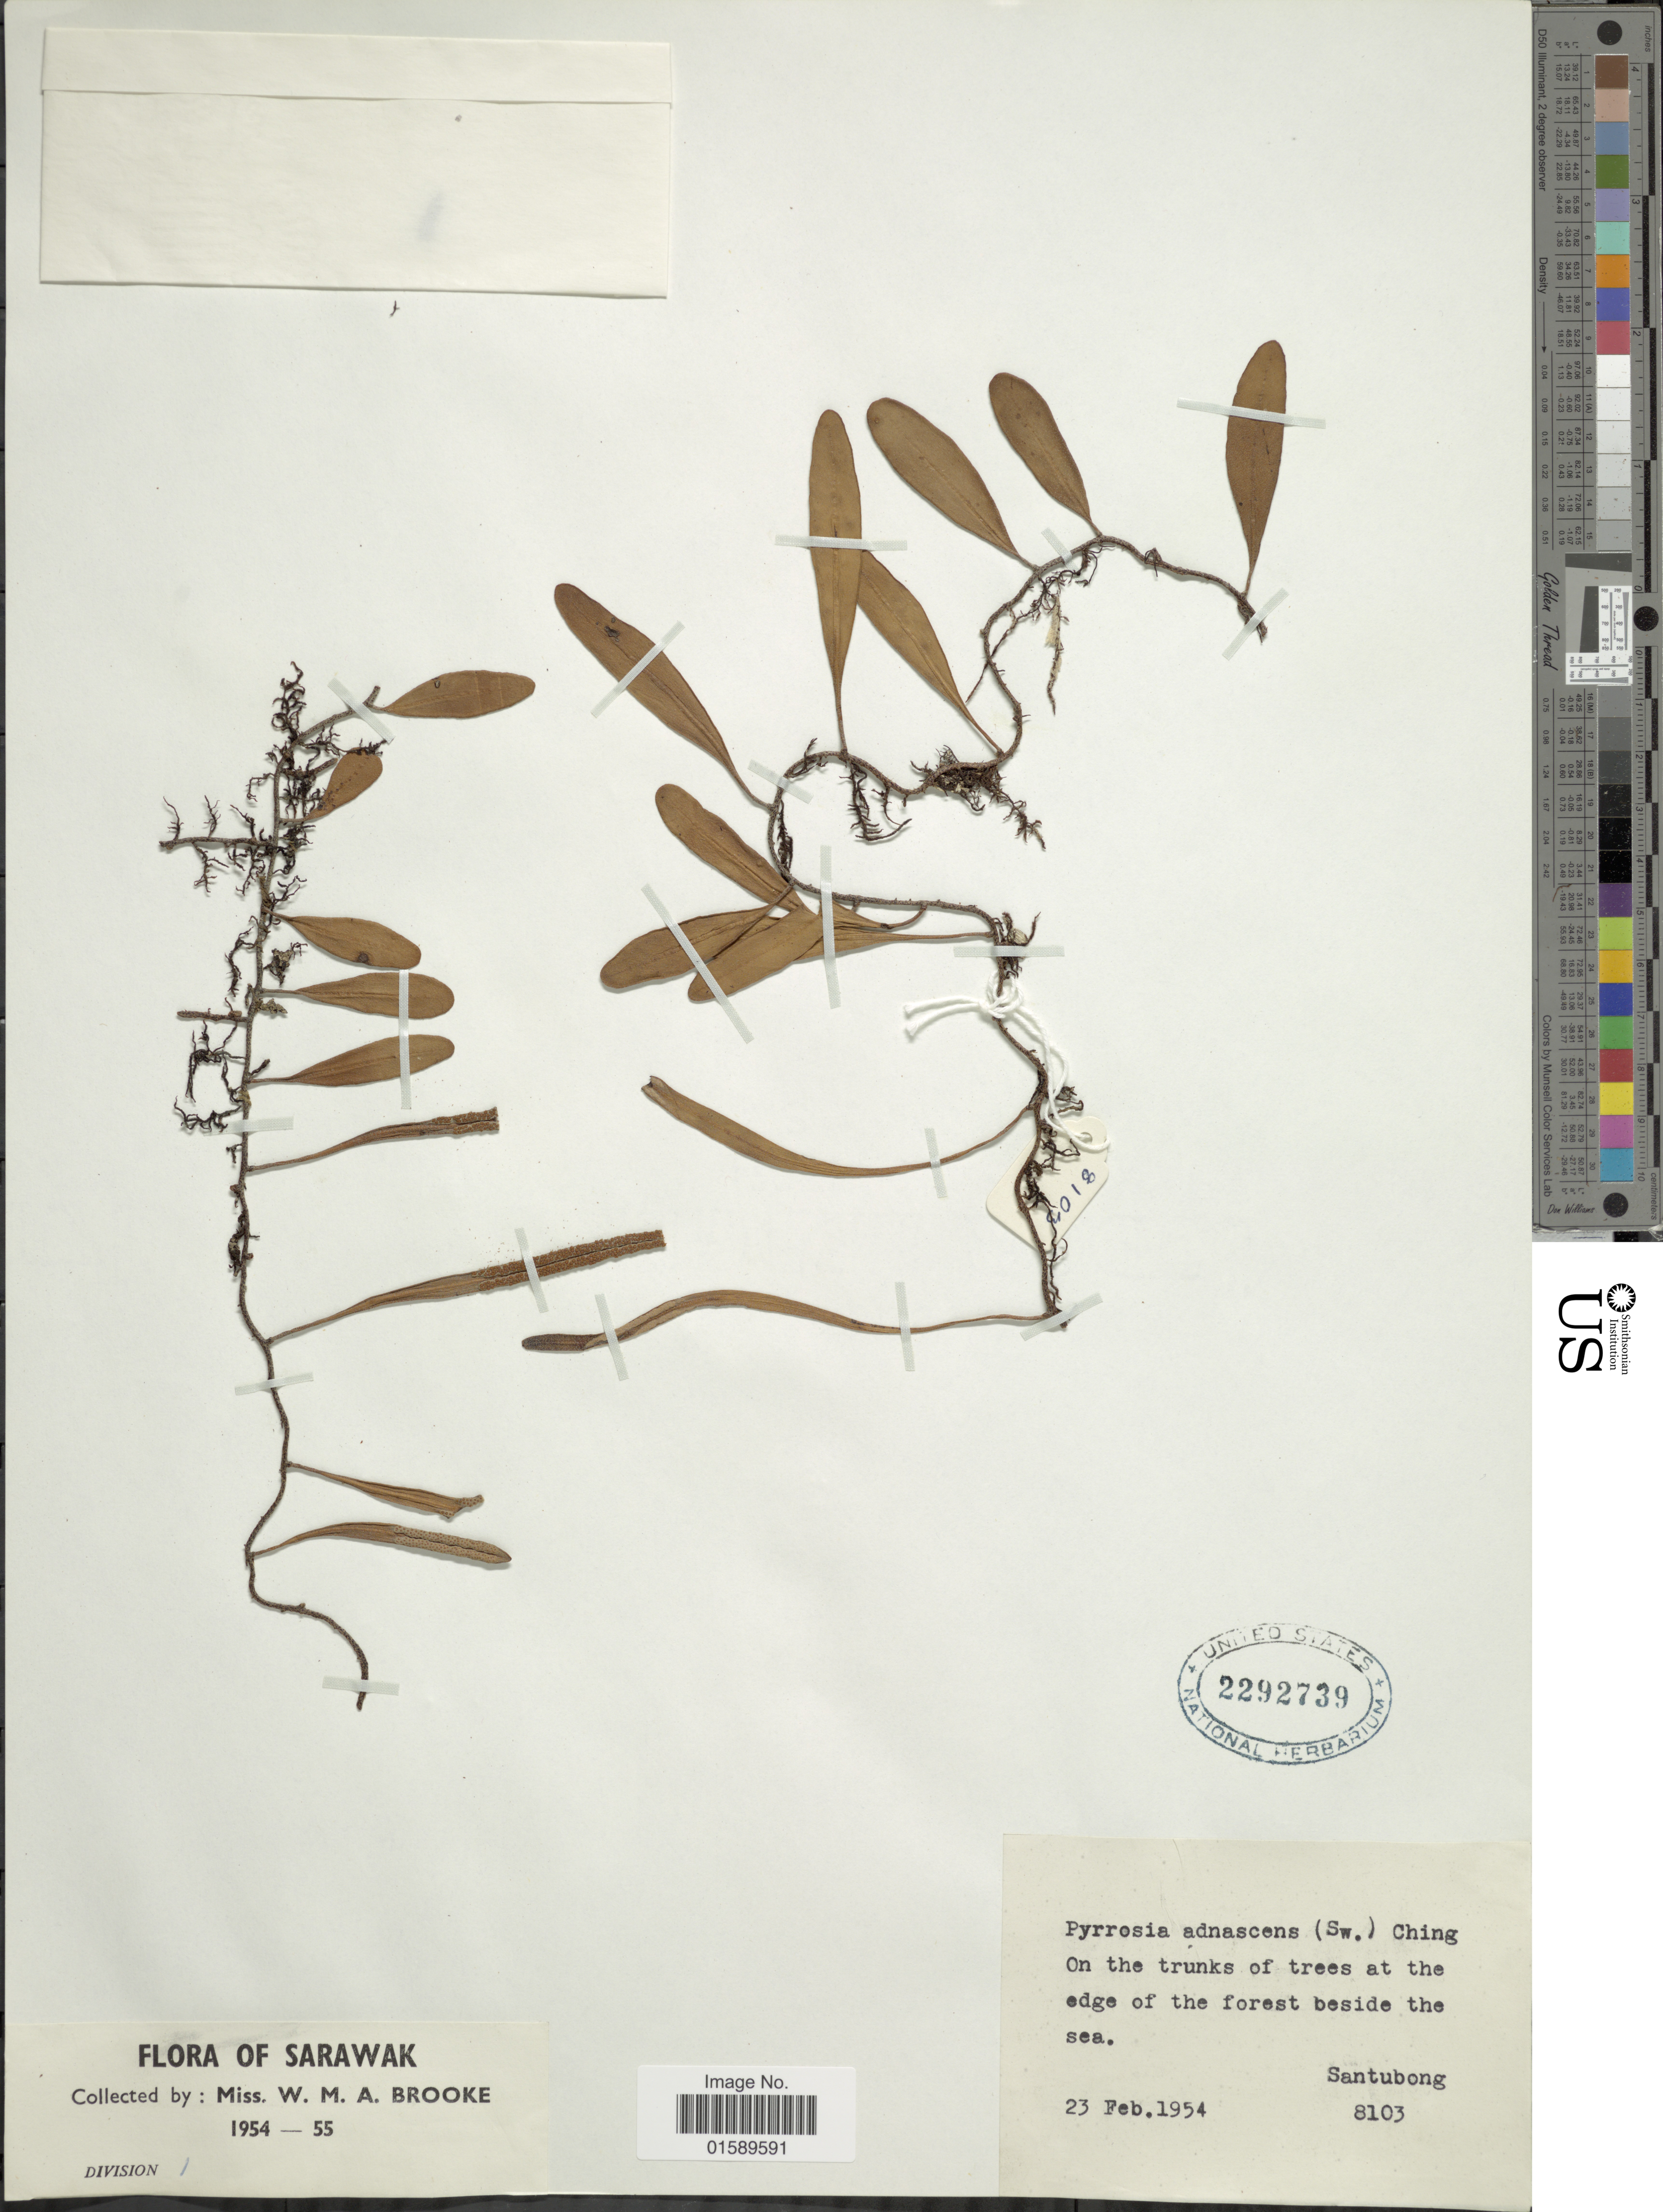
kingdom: Plantae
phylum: Tracheophyta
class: Polypodiopsida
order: Polypodiales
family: Polypodiaceae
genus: Pyrrosia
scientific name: Pyrrosia lanceolata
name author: (L.) Farw.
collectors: Santubong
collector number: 8103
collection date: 1954-02-23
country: Malaysia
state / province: Sarawak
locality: Sarawak,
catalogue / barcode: US 2292739